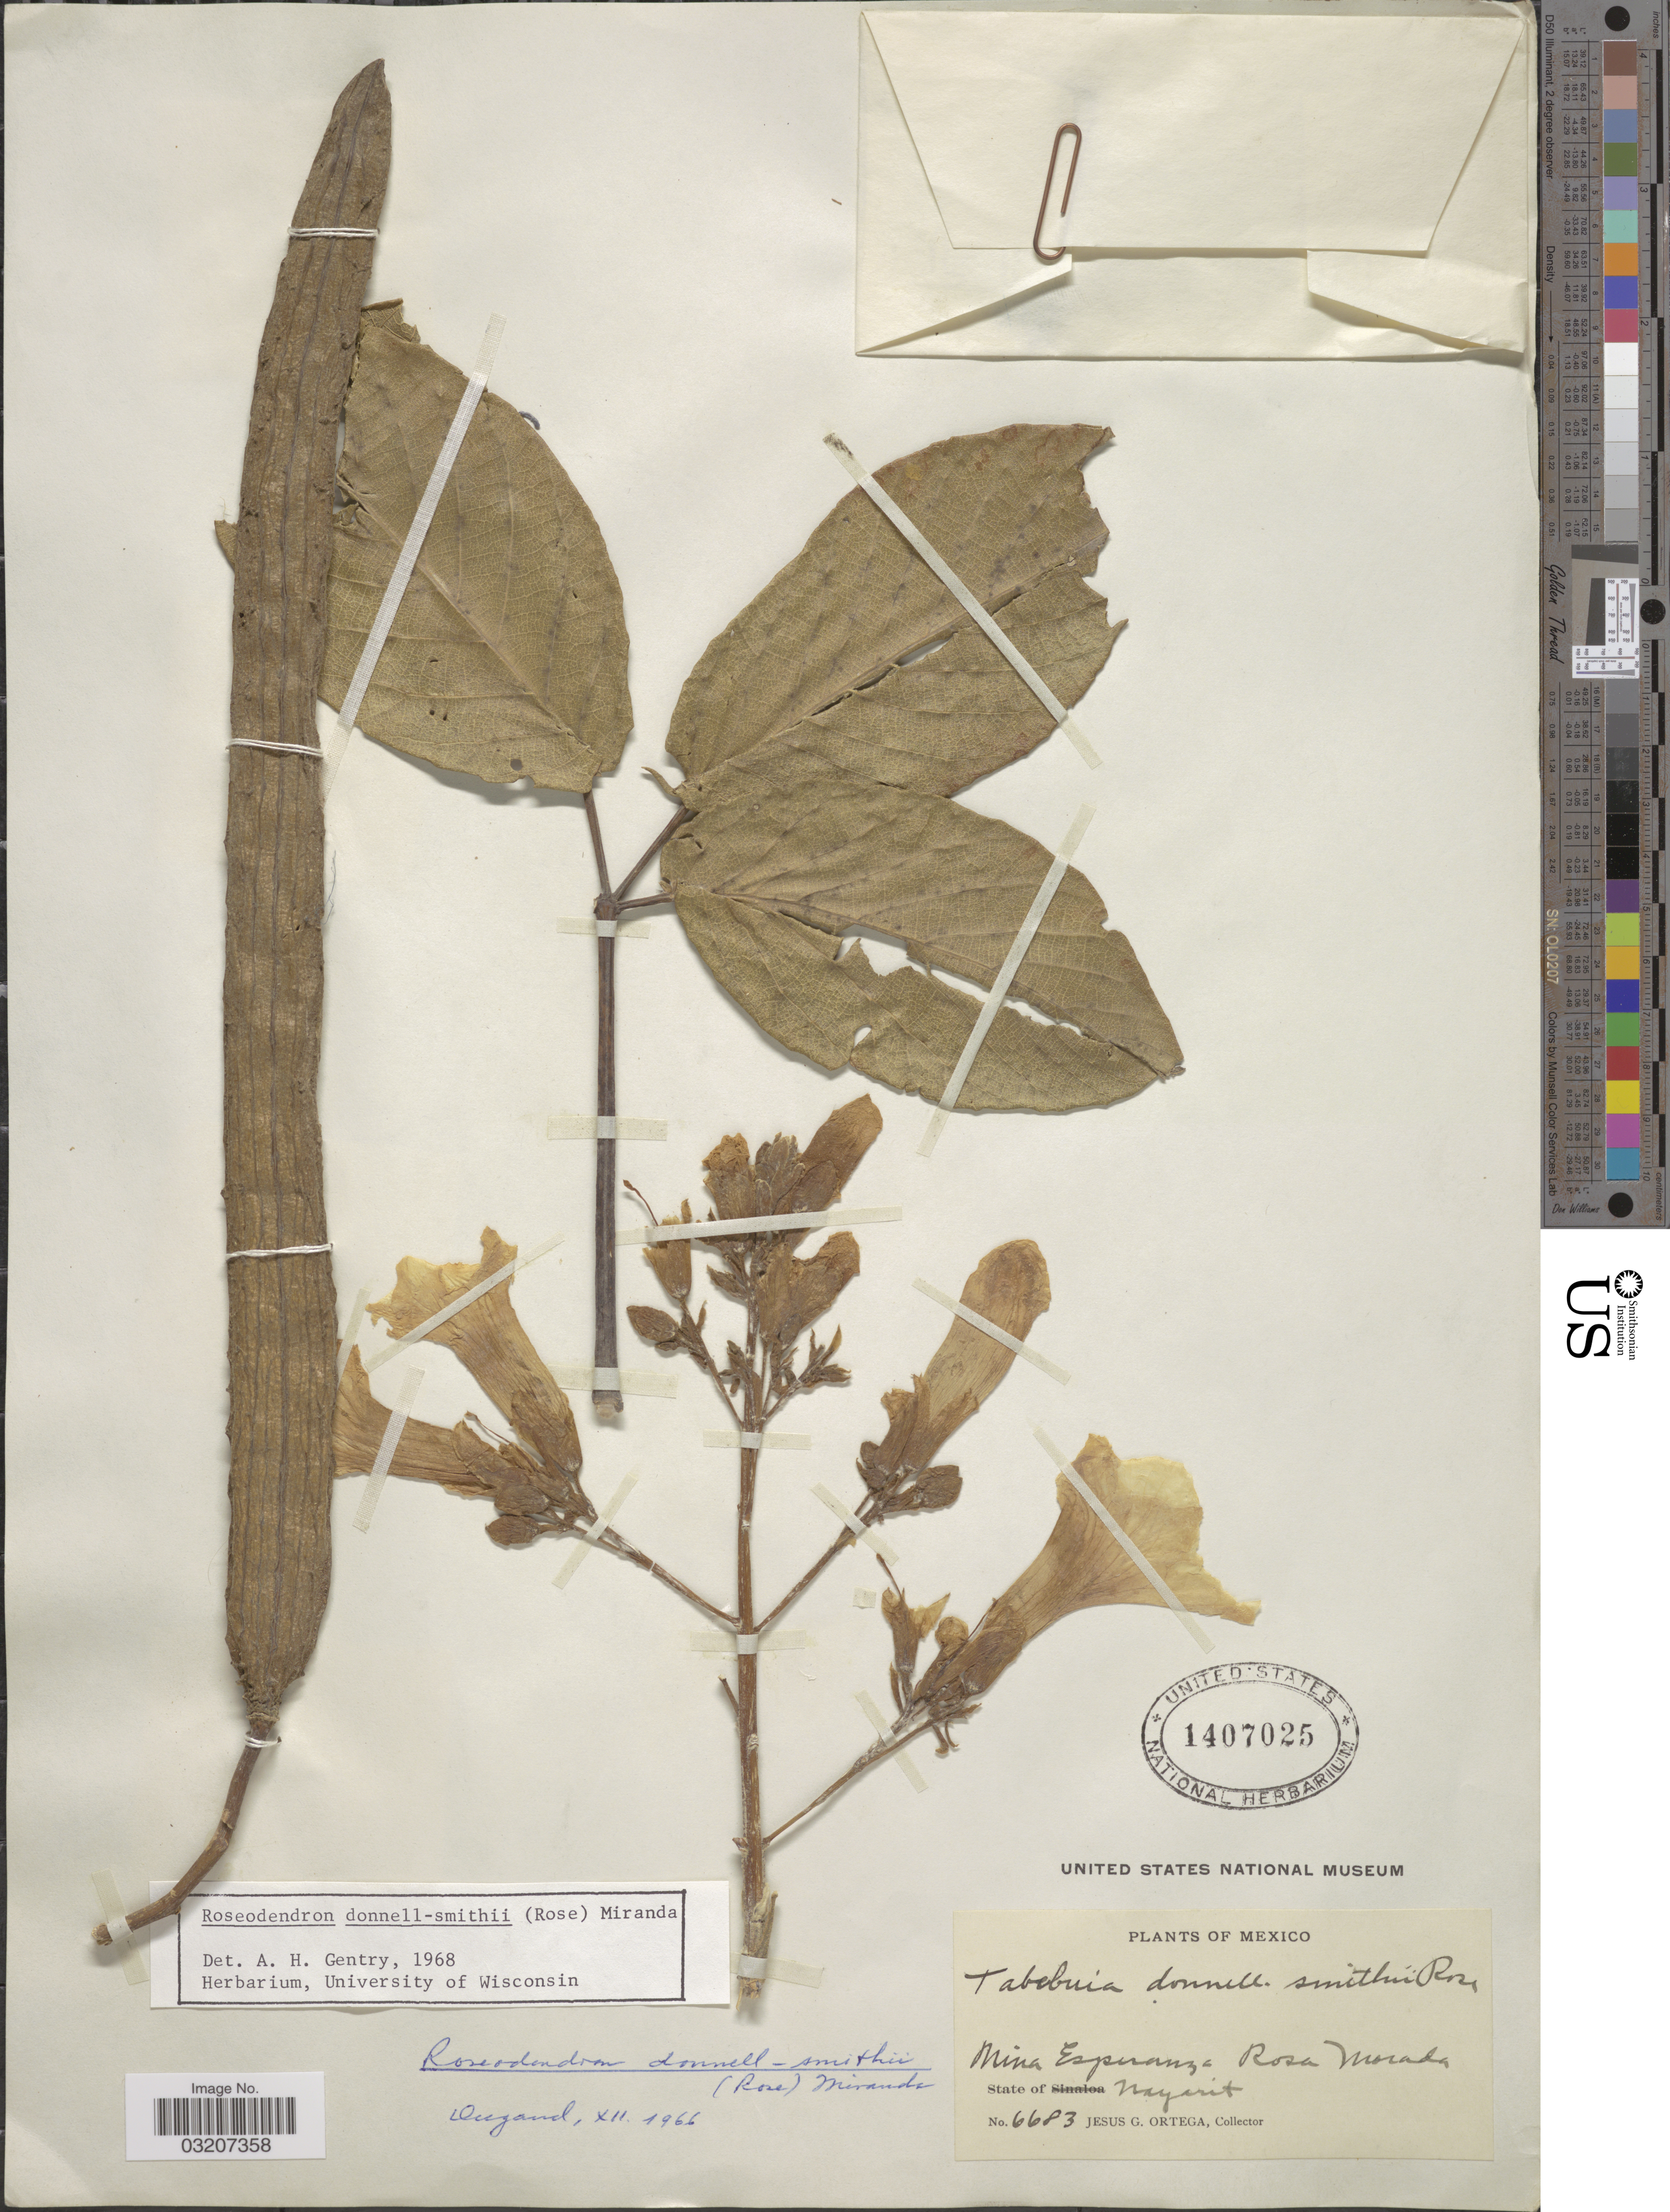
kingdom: Plantae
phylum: Tracheophyta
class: Magnoliopsida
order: Lamiales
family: Bignoniaceae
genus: Roseodendron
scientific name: Roseodendron donnell-smithii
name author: (Rose) Miranda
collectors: J. Ortega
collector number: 6683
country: Mexico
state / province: Nayarit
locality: Mina Esperanza Rosa Morada, Nayarit.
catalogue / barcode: US 1407025